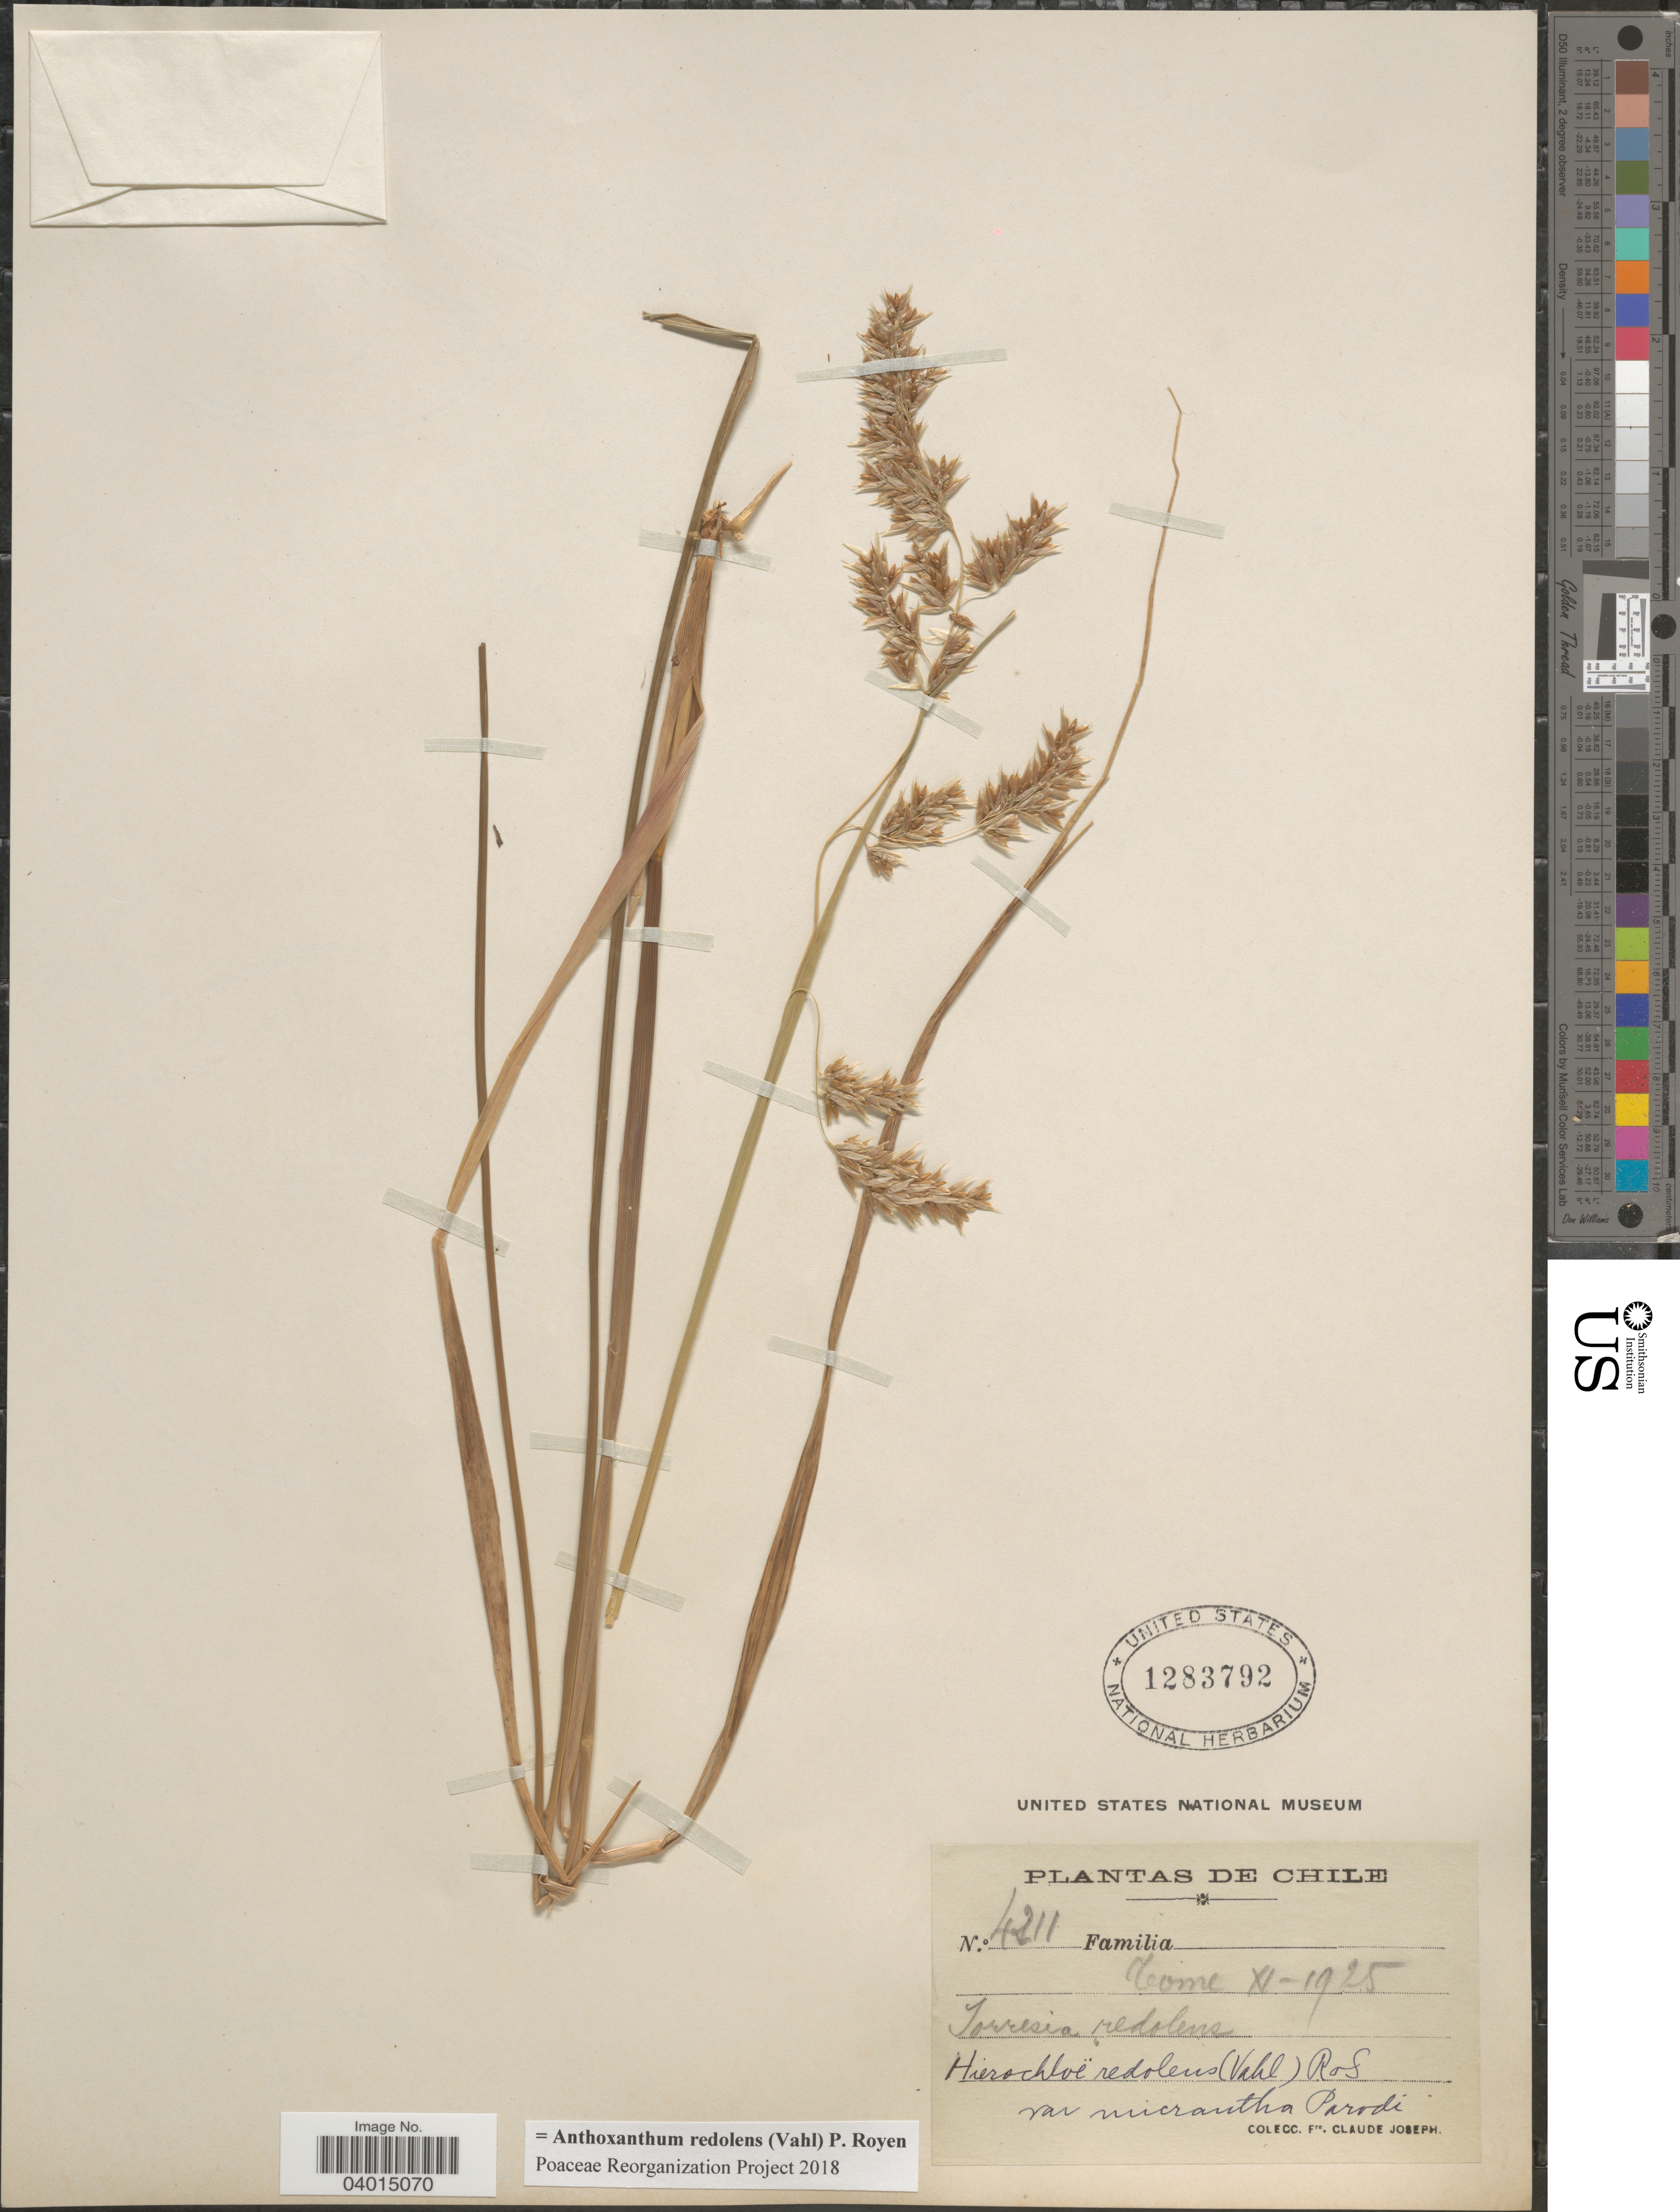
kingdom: Plantae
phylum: Tracheophyta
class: Liliopsida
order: Poales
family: Poaceae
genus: Anthoxanthum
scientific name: Anthoxanthum redolens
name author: (Vahl) P. Royen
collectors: Bro. Claude-Joseph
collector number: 4211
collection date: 1925-11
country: Chile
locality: Tome.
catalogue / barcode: US 1283792